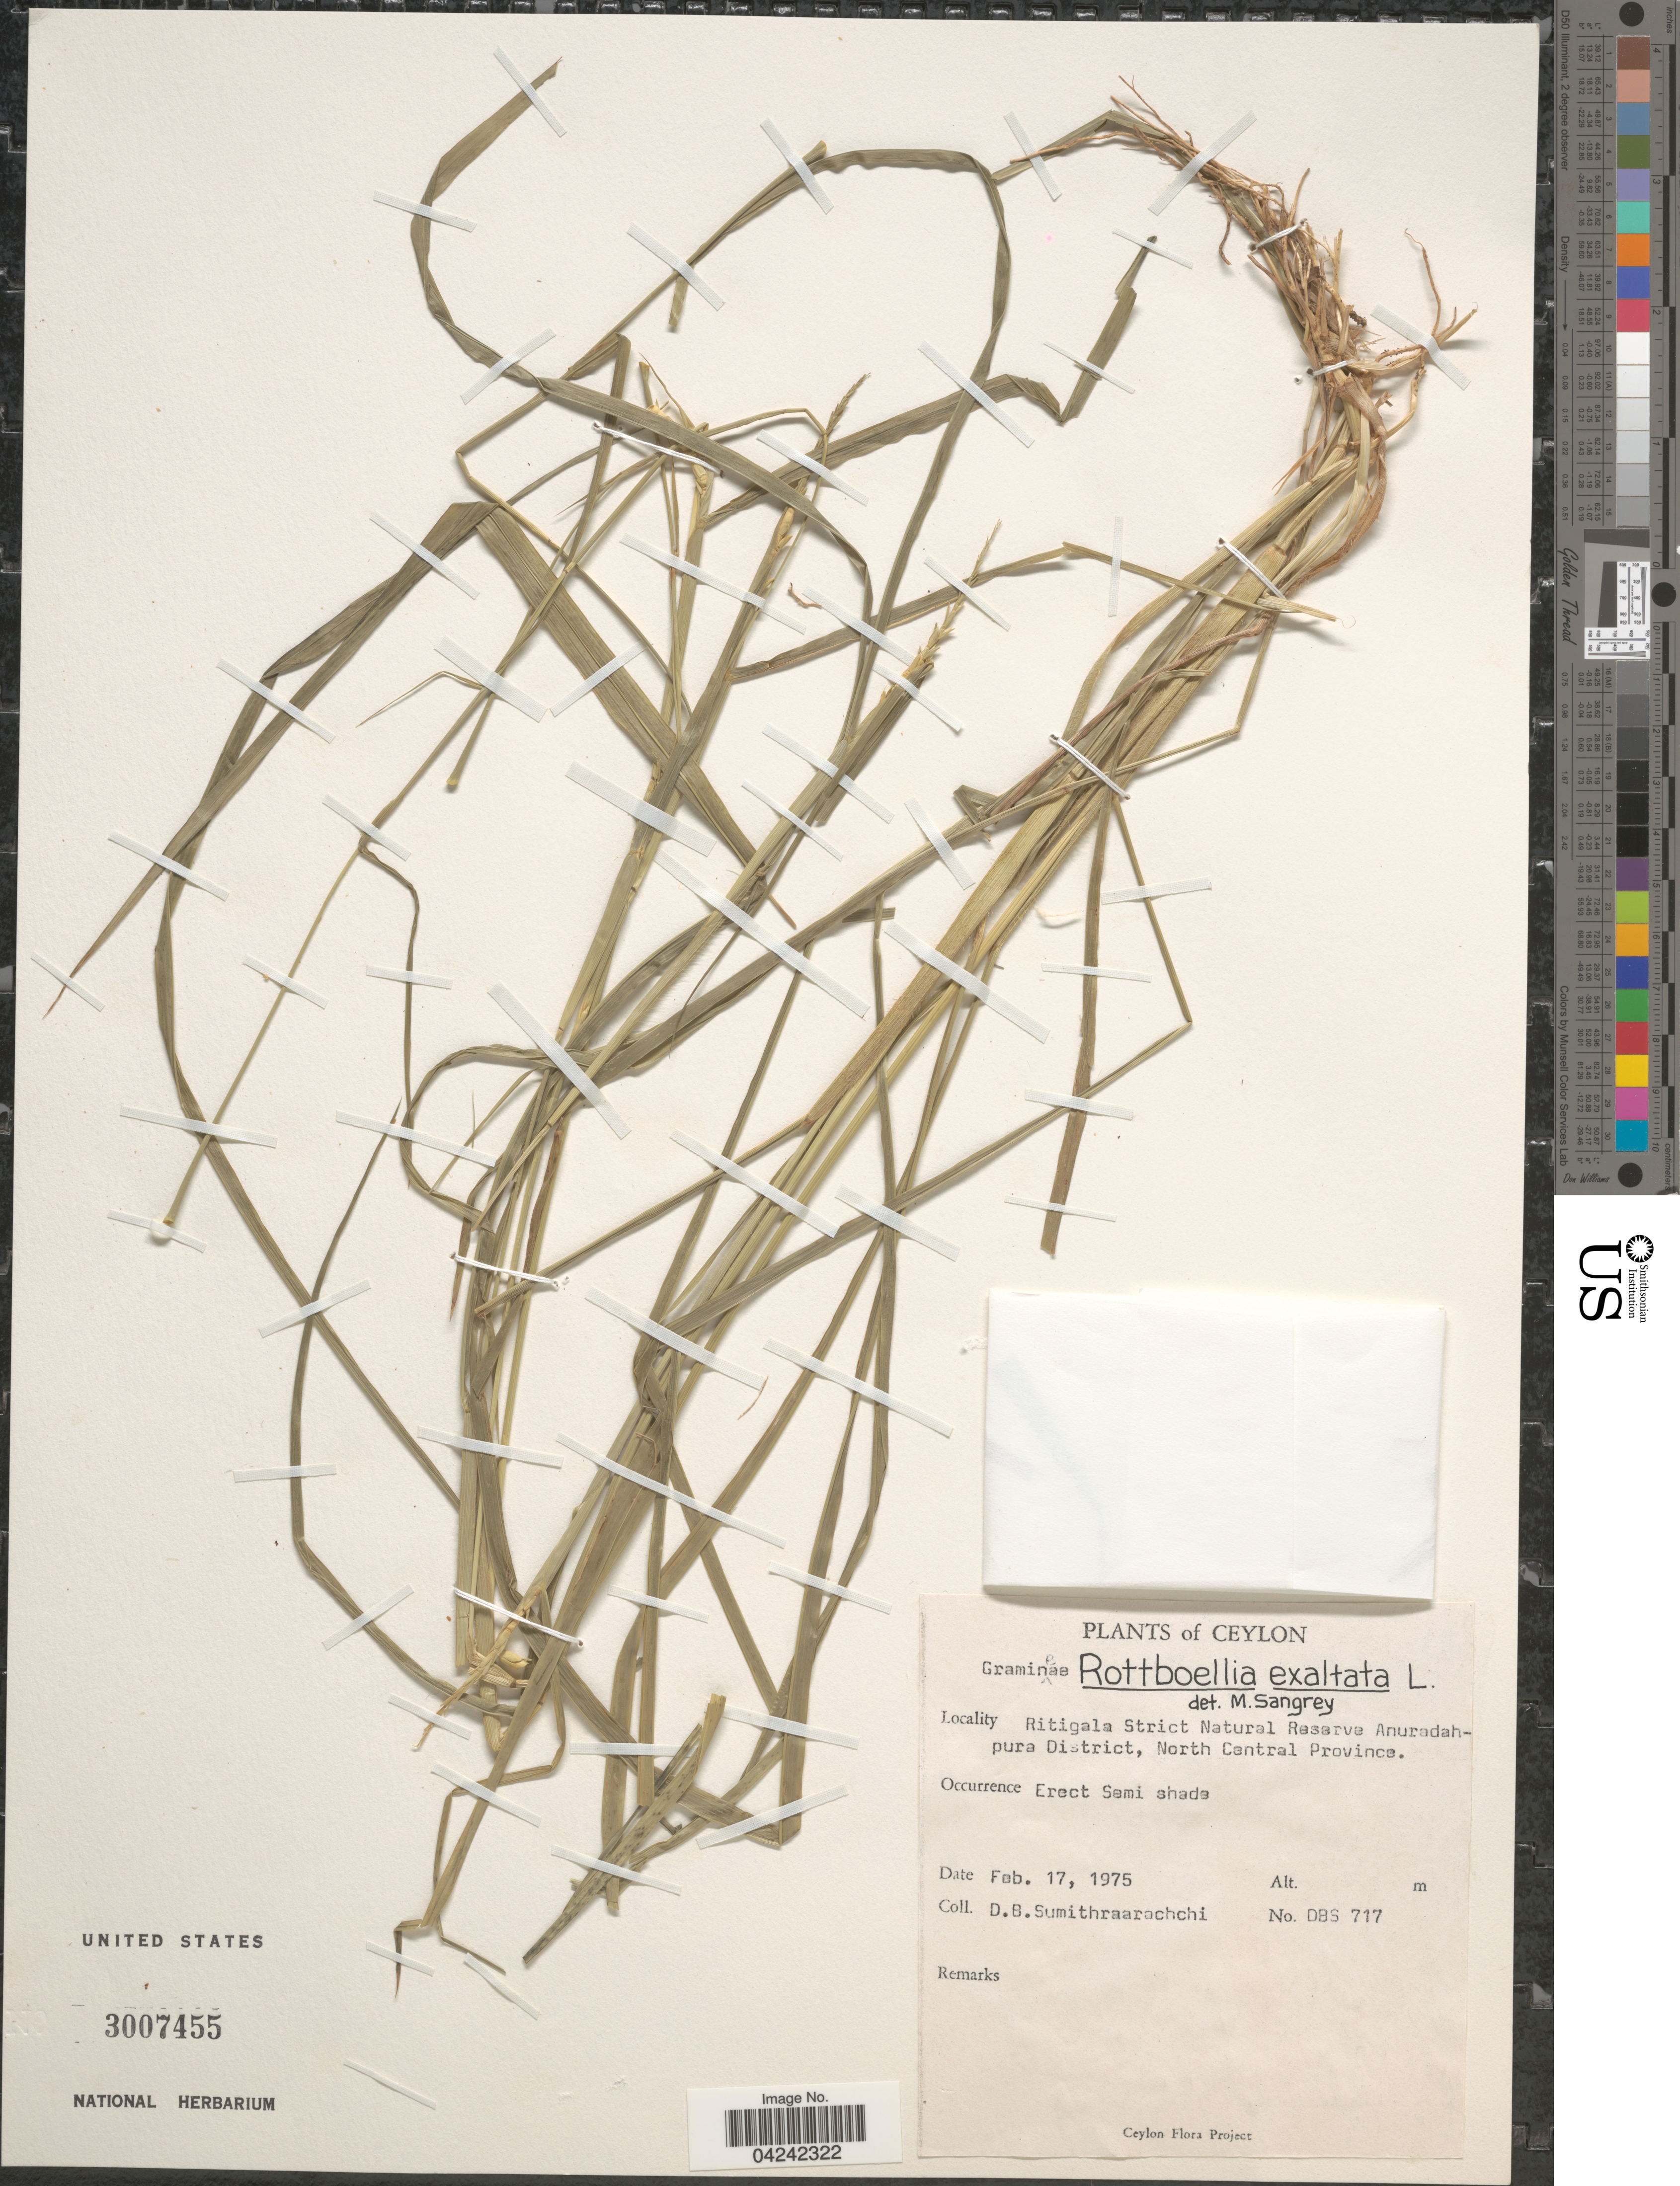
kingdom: Plantae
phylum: Tracheophyta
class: Liliopsida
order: Poales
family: Poaceae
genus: Rottboellia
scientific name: Rottboellia cochinchinensis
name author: (Lour.) Clayton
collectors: D. B. Sumithraarachchi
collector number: DBS717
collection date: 1975-02-17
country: Sri Lanka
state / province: North Central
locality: Ceylon. Ritigala Strict Natural Reserve Anuradahpura District.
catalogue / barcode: US 3007455